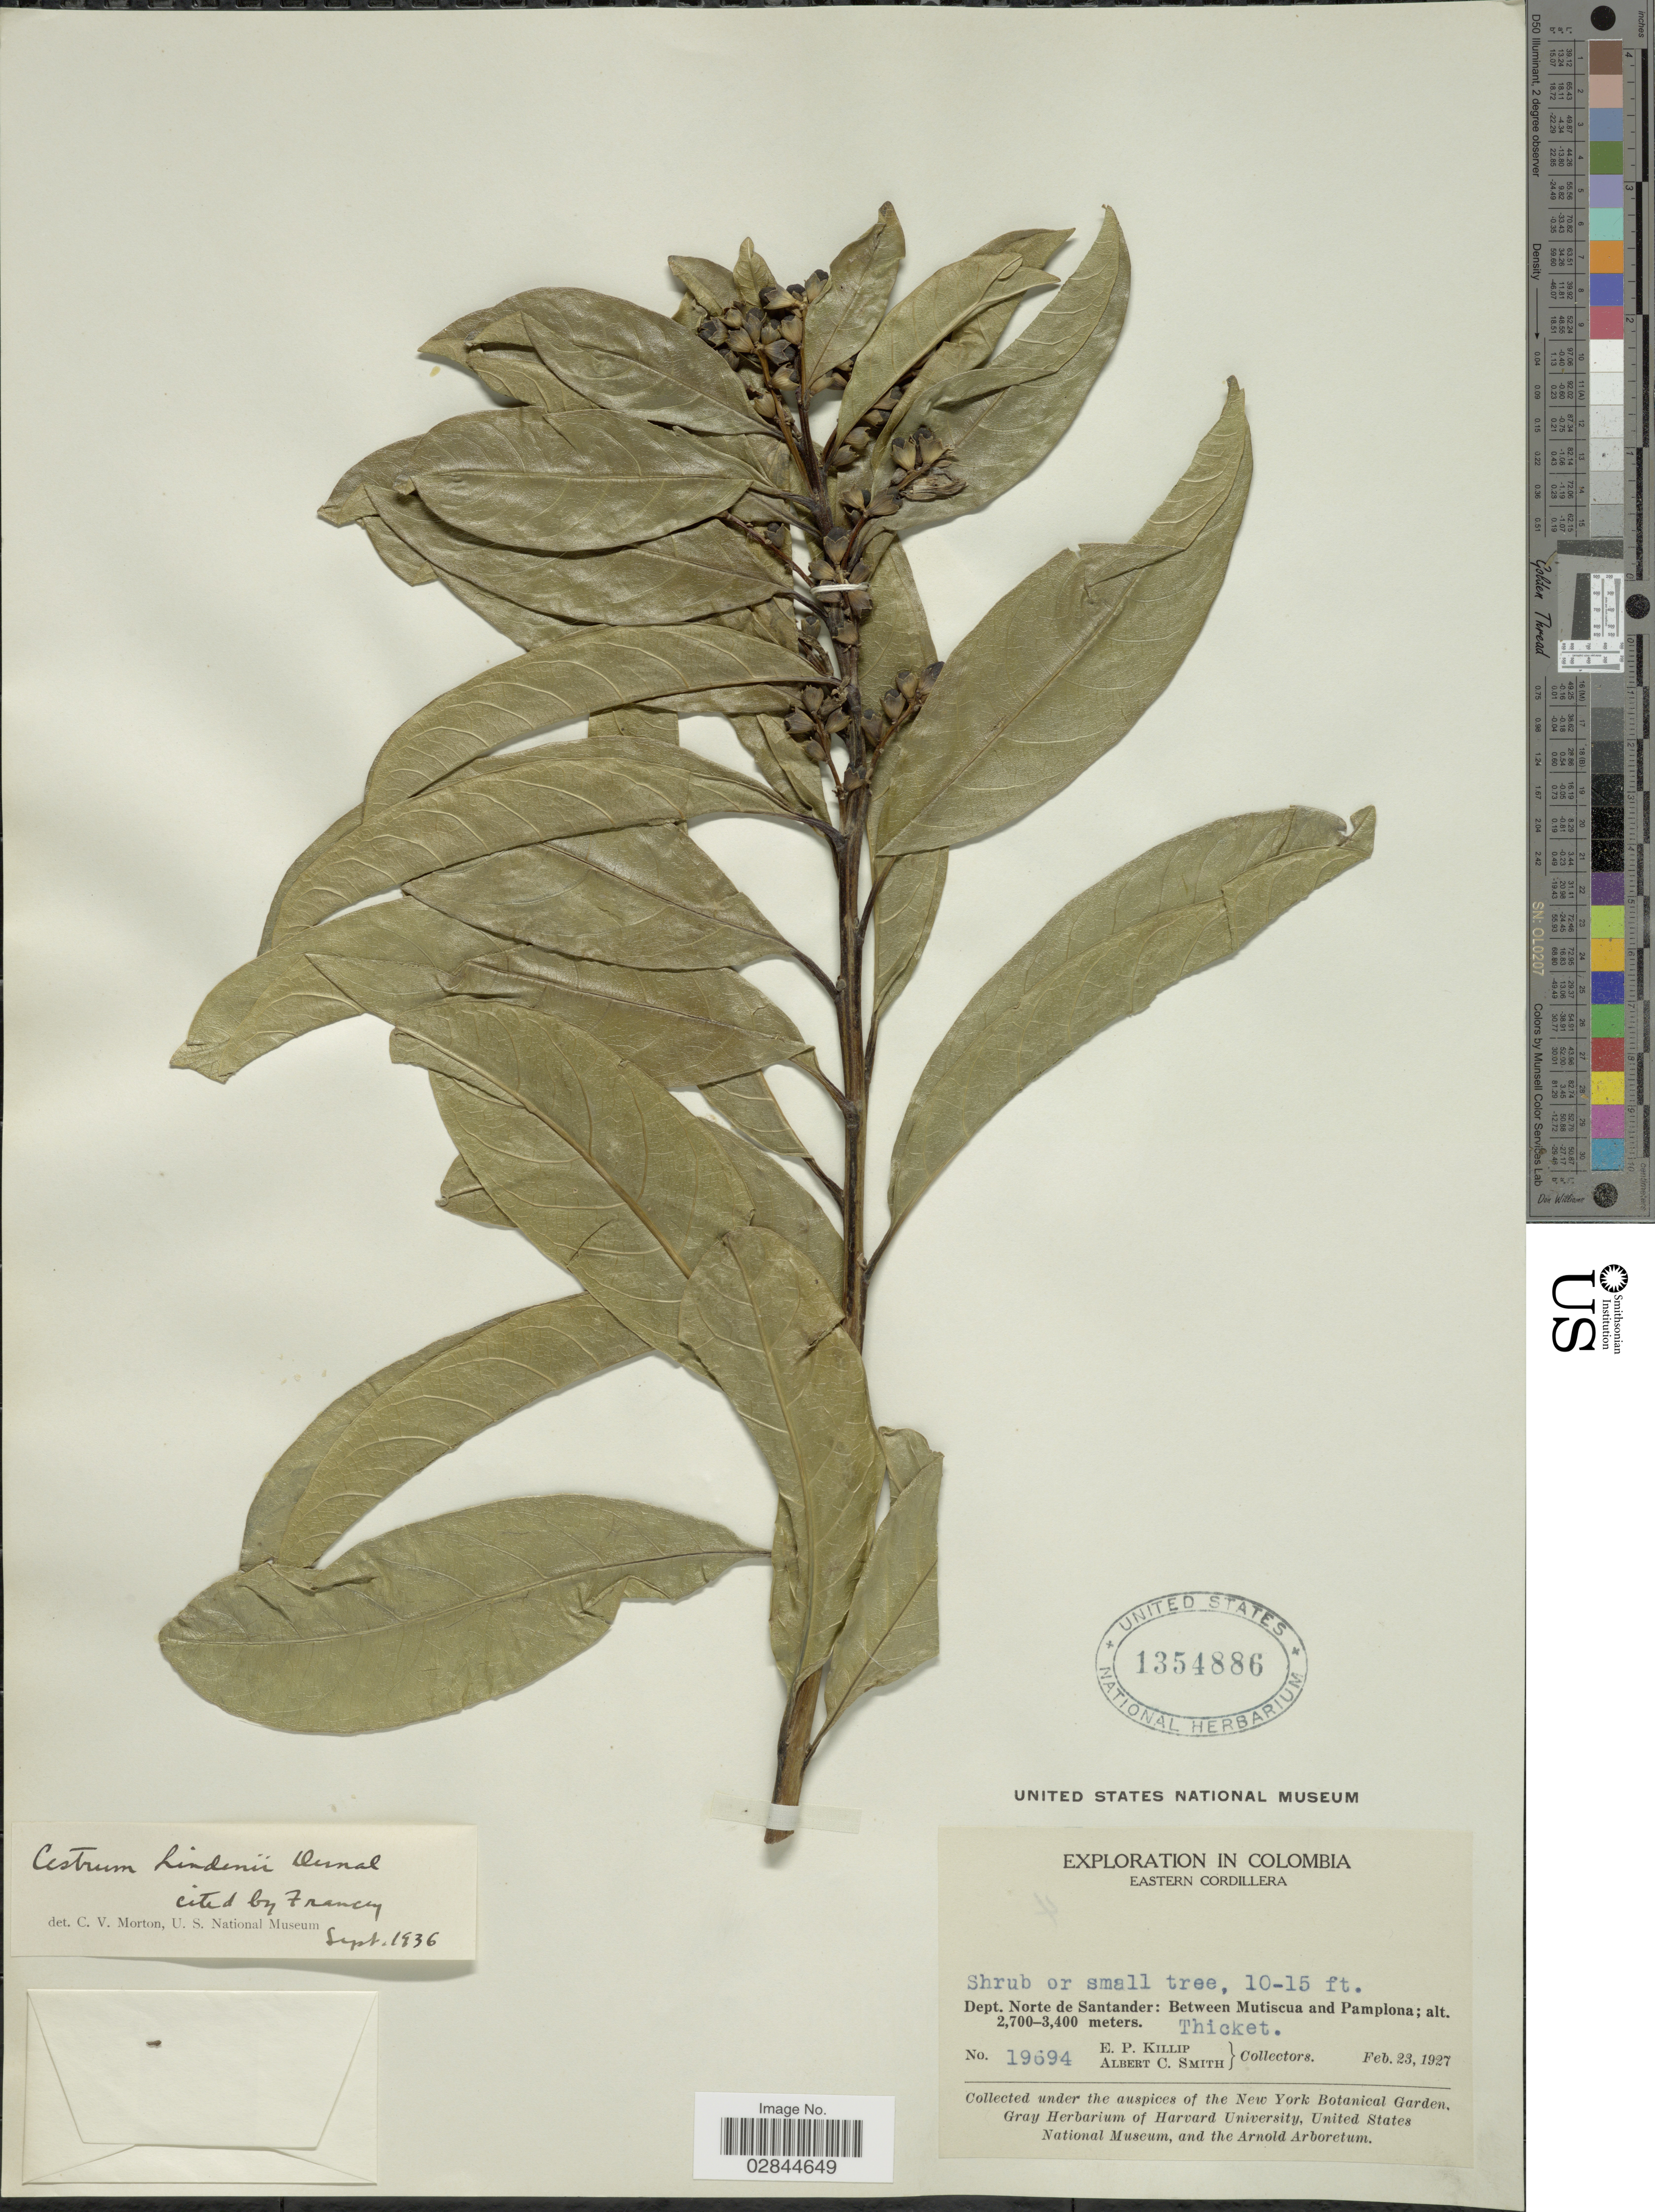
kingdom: Plantae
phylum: Tracheophyta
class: Magnoliopsida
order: Solanales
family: Solanaceae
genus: Cestrum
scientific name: Cestrum lindenii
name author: Dunal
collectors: E. P. Killip & A. C. Smith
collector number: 19694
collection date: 1927-02-23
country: Colombia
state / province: Norte de Santander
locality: Eastern Cordillera. Dept. Norte de Santander: Between Mutiscua and Pamplona.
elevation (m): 2700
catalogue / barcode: US 1354886